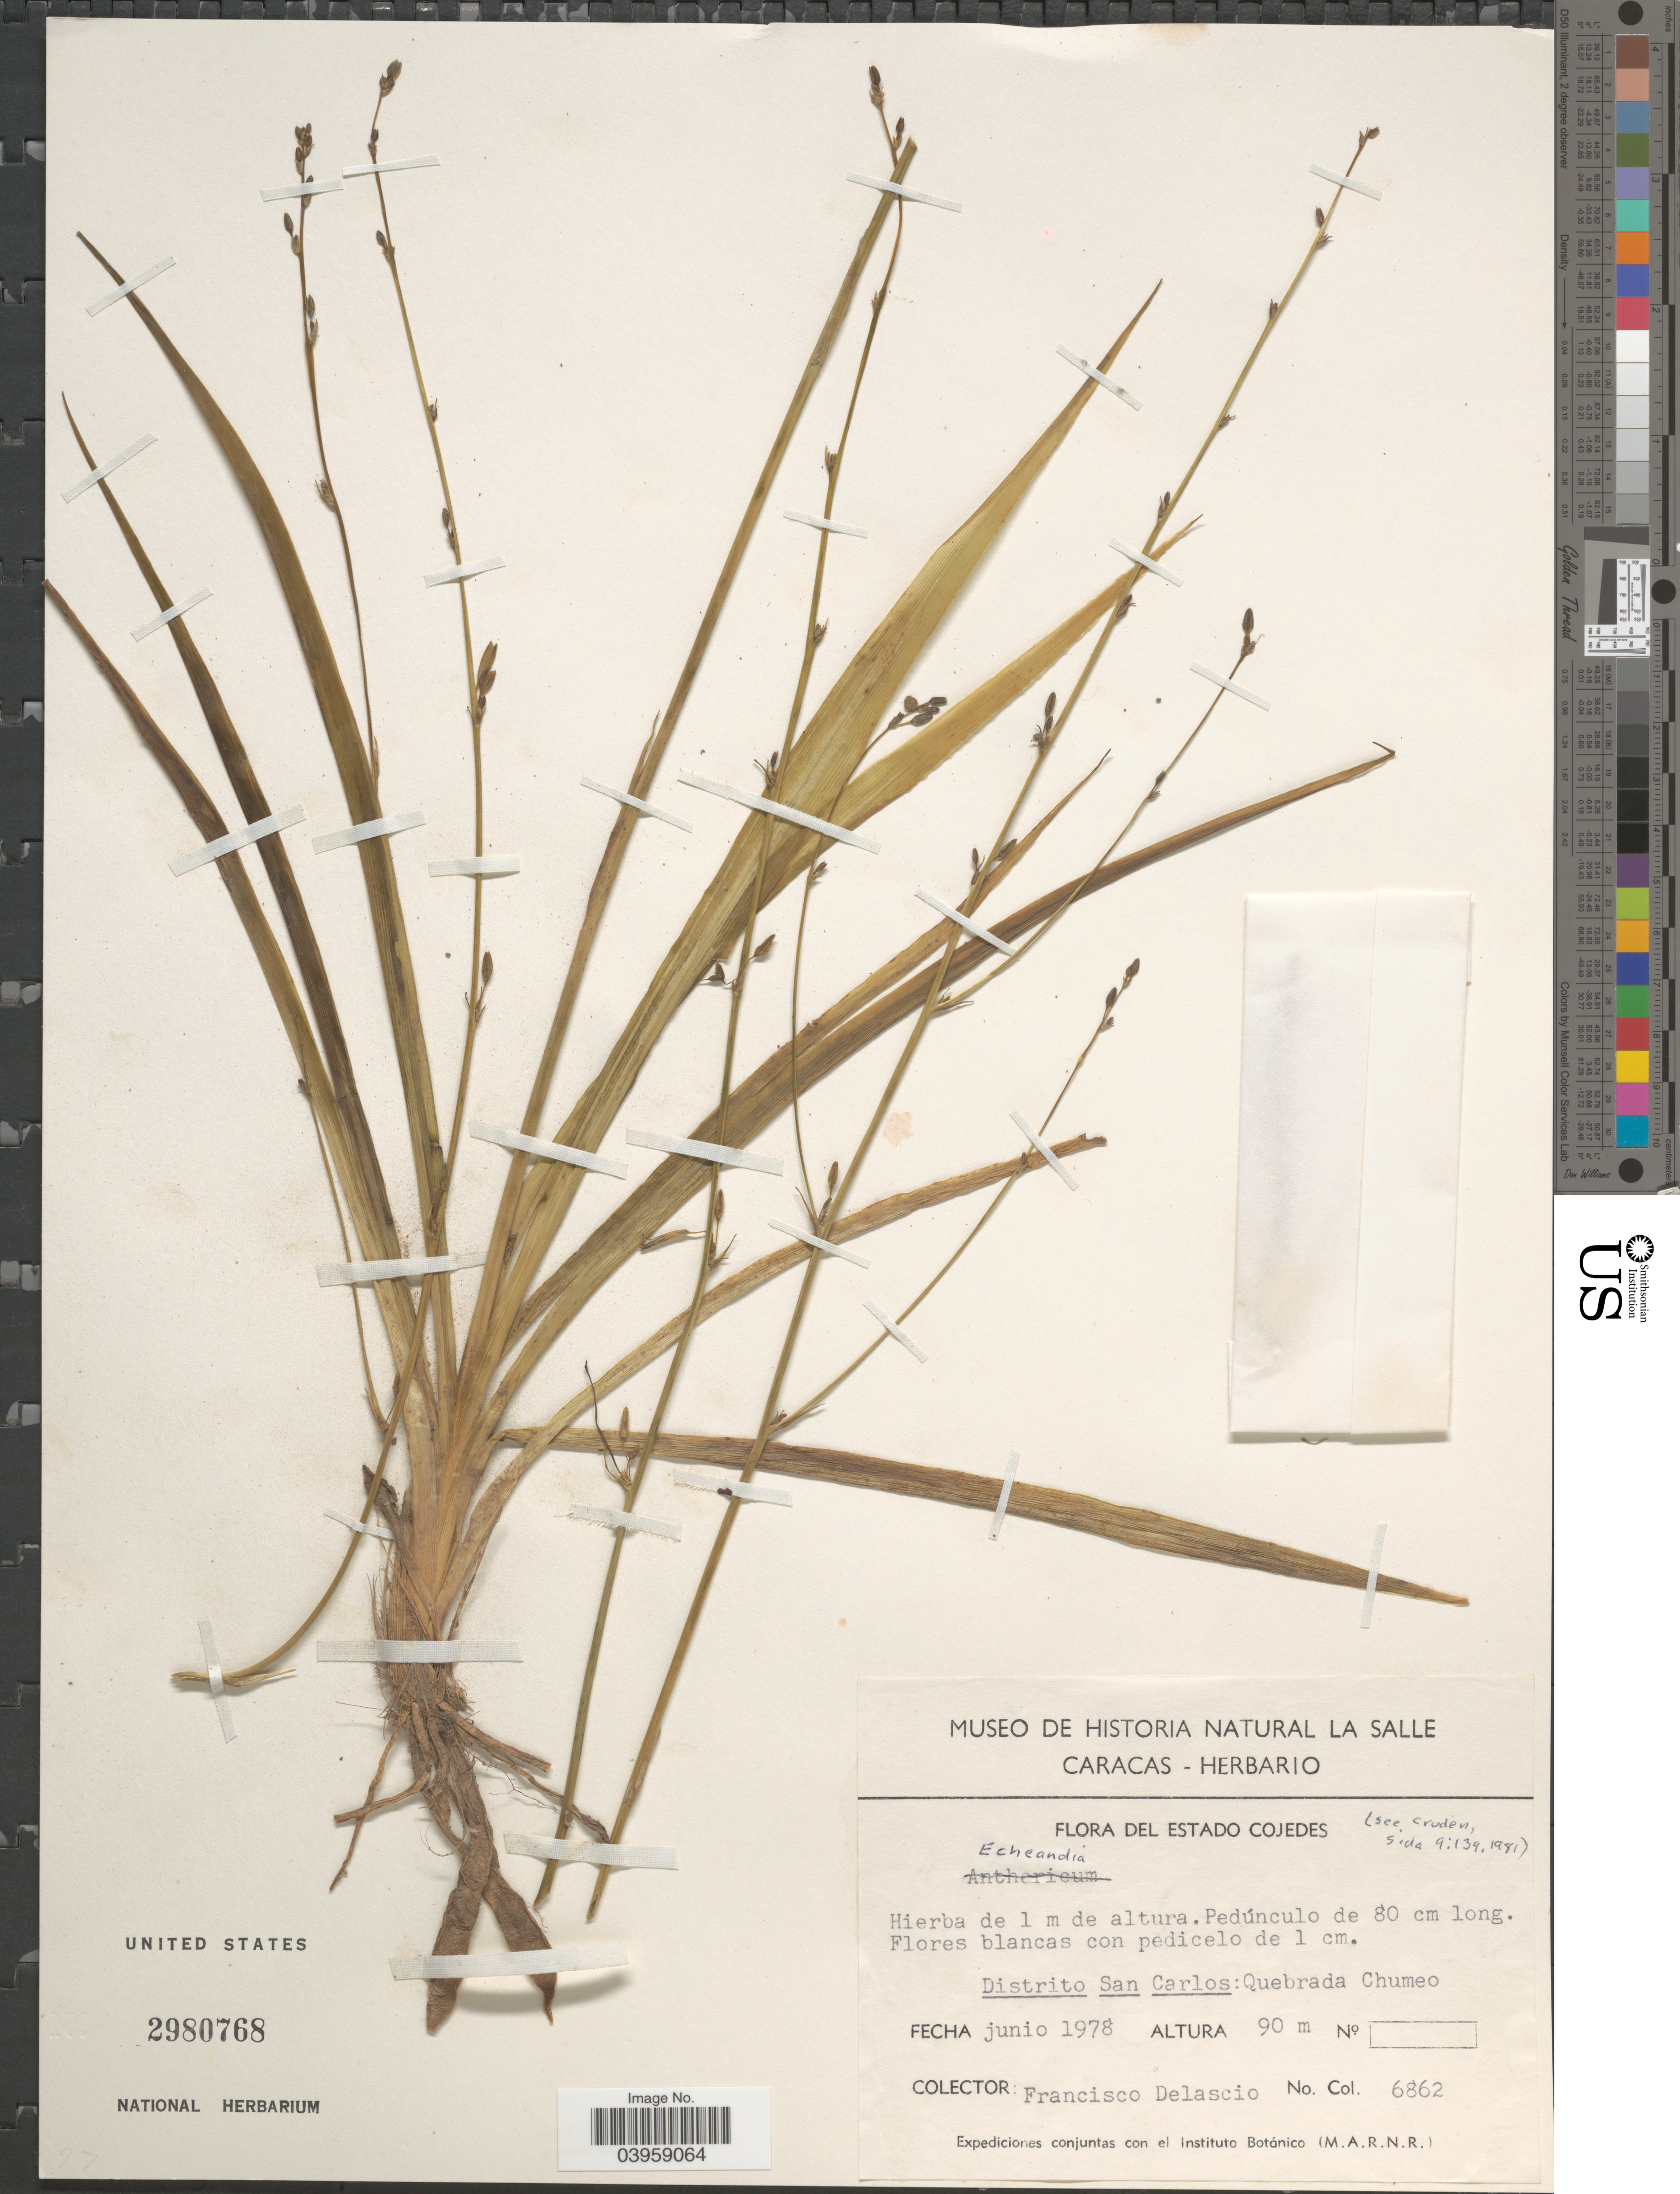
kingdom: Plantae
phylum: Tracheophyta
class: Liliopsida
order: Asparagales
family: Asparagaceae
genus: Echeandia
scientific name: Echeandia sp.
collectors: F. Delascio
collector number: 6862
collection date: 1978-06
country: Venezuela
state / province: Cojedes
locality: Distrito San Carlos: Quebrada Chumeo.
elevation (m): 90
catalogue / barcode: US 2980768